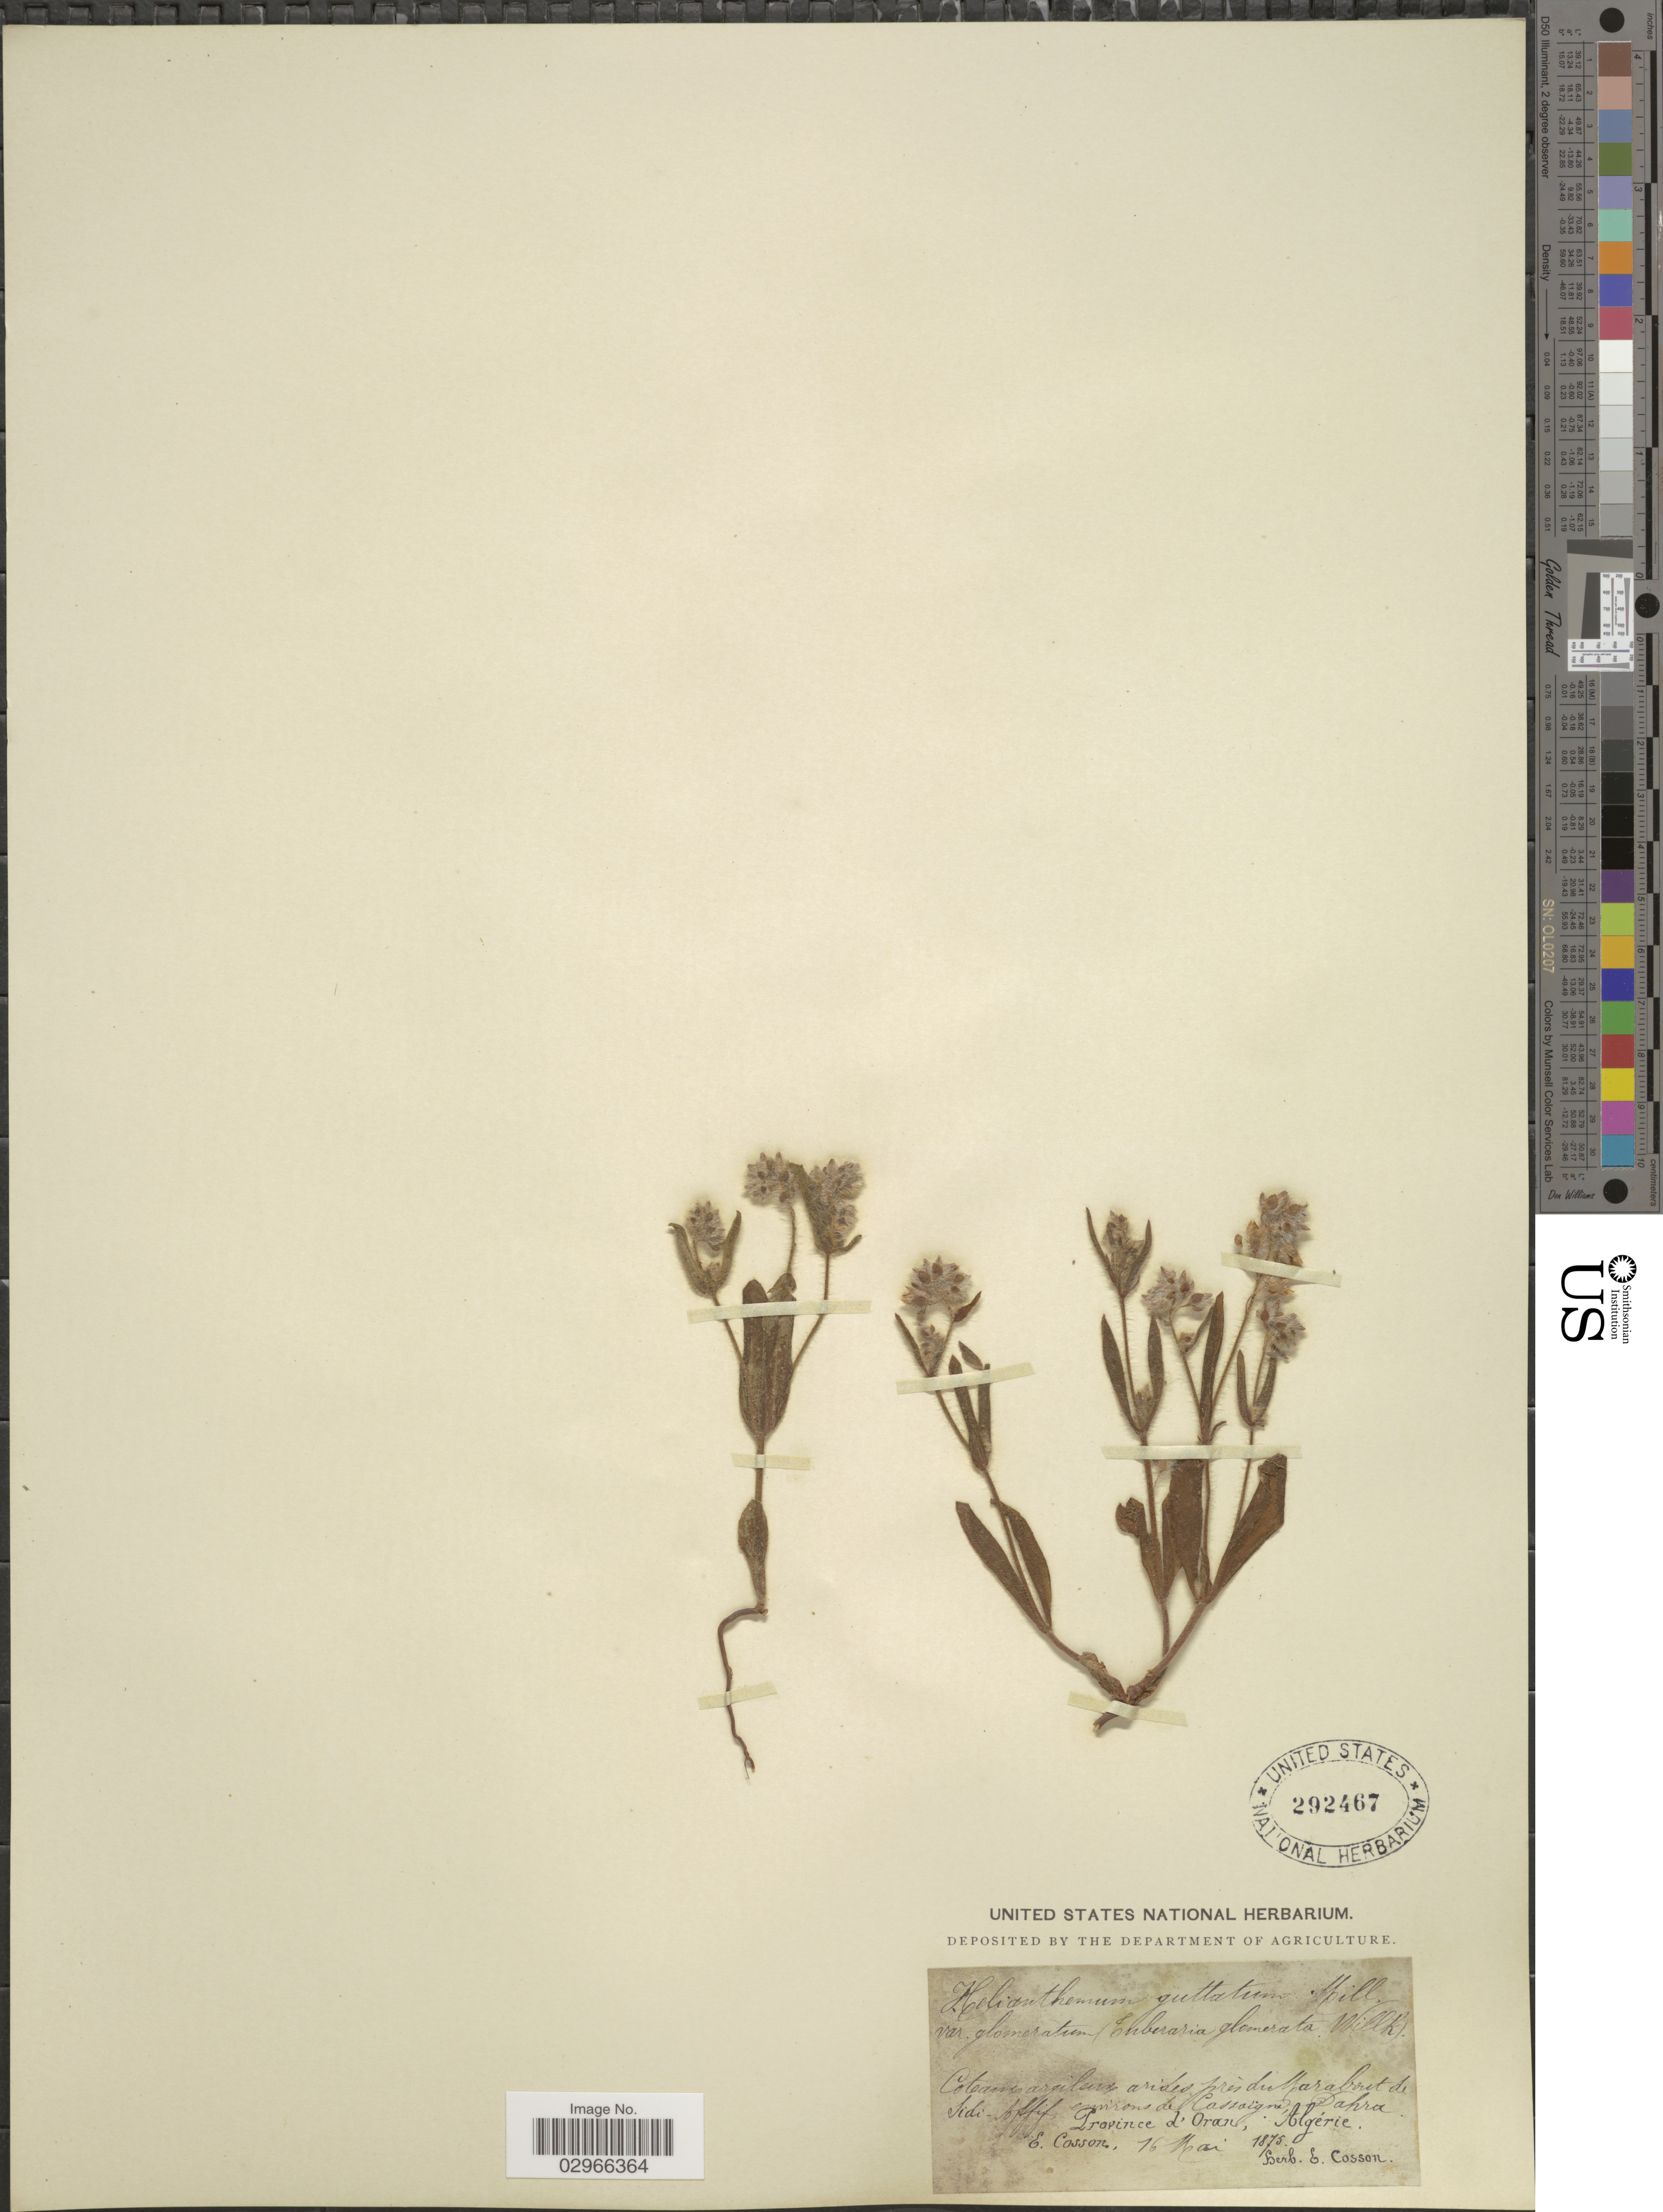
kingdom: Plantae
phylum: Tracheophyta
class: Magnoliopsida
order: Malvales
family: Cistaceae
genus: Tuberaria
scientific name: Tuberaria guttata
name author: (L.) Fourr.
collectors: E. Cosson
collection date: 1875-05-16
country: Algeria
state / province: Oran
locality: Coteaux argileux arides près du Marabout de Sidi-Affif, environs de Cassaigne, Dahra.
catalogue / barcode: US 292467